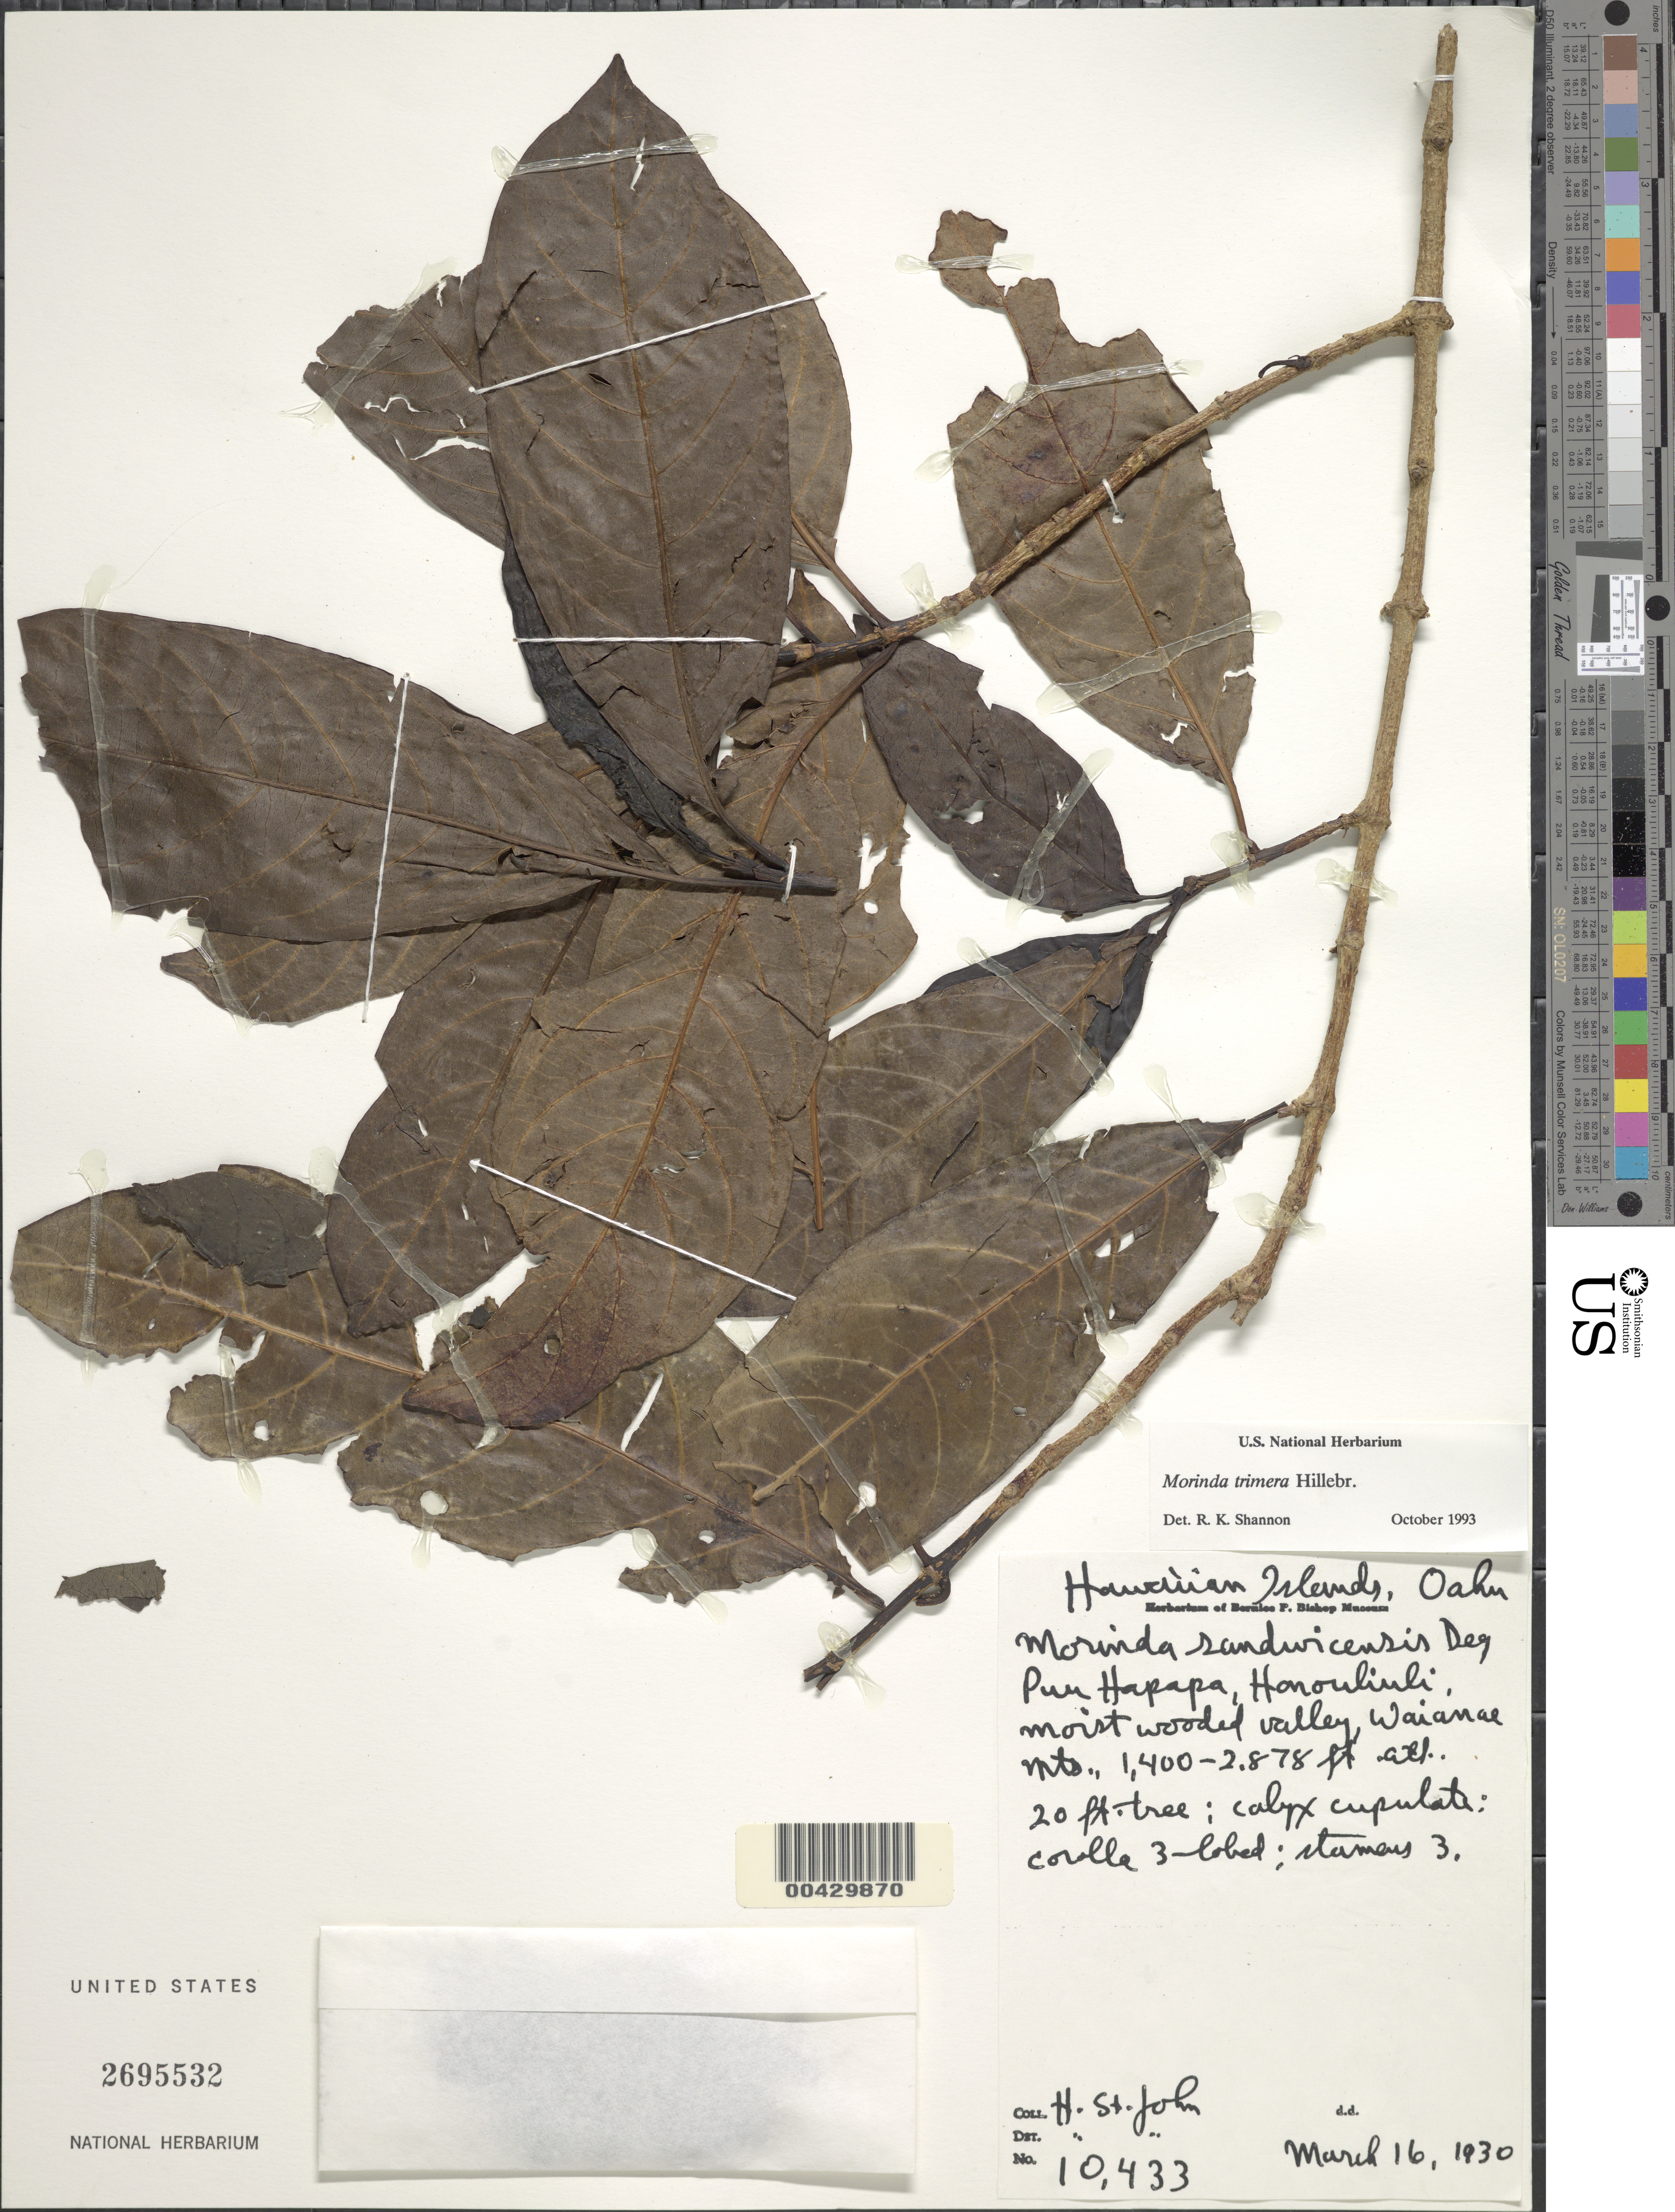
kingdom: Plantae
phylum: Tracheophyta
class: Magnoliopsida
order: Gentianales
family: Rubiaceae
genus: Gynochthodes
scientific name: Gynochthodes trimera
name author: (Hillebr.) Razafim. & B. Bremer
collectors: H. St. John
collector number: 10433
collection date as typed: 16 Mar 1930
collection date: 1930-03-16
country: United States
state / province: Hawaii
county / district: Honolulu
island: Oahu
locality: Puu Hapapa, Honouliuli, moist wooded valley, Waianae Mountains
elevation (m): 427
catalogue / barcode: US 2695532